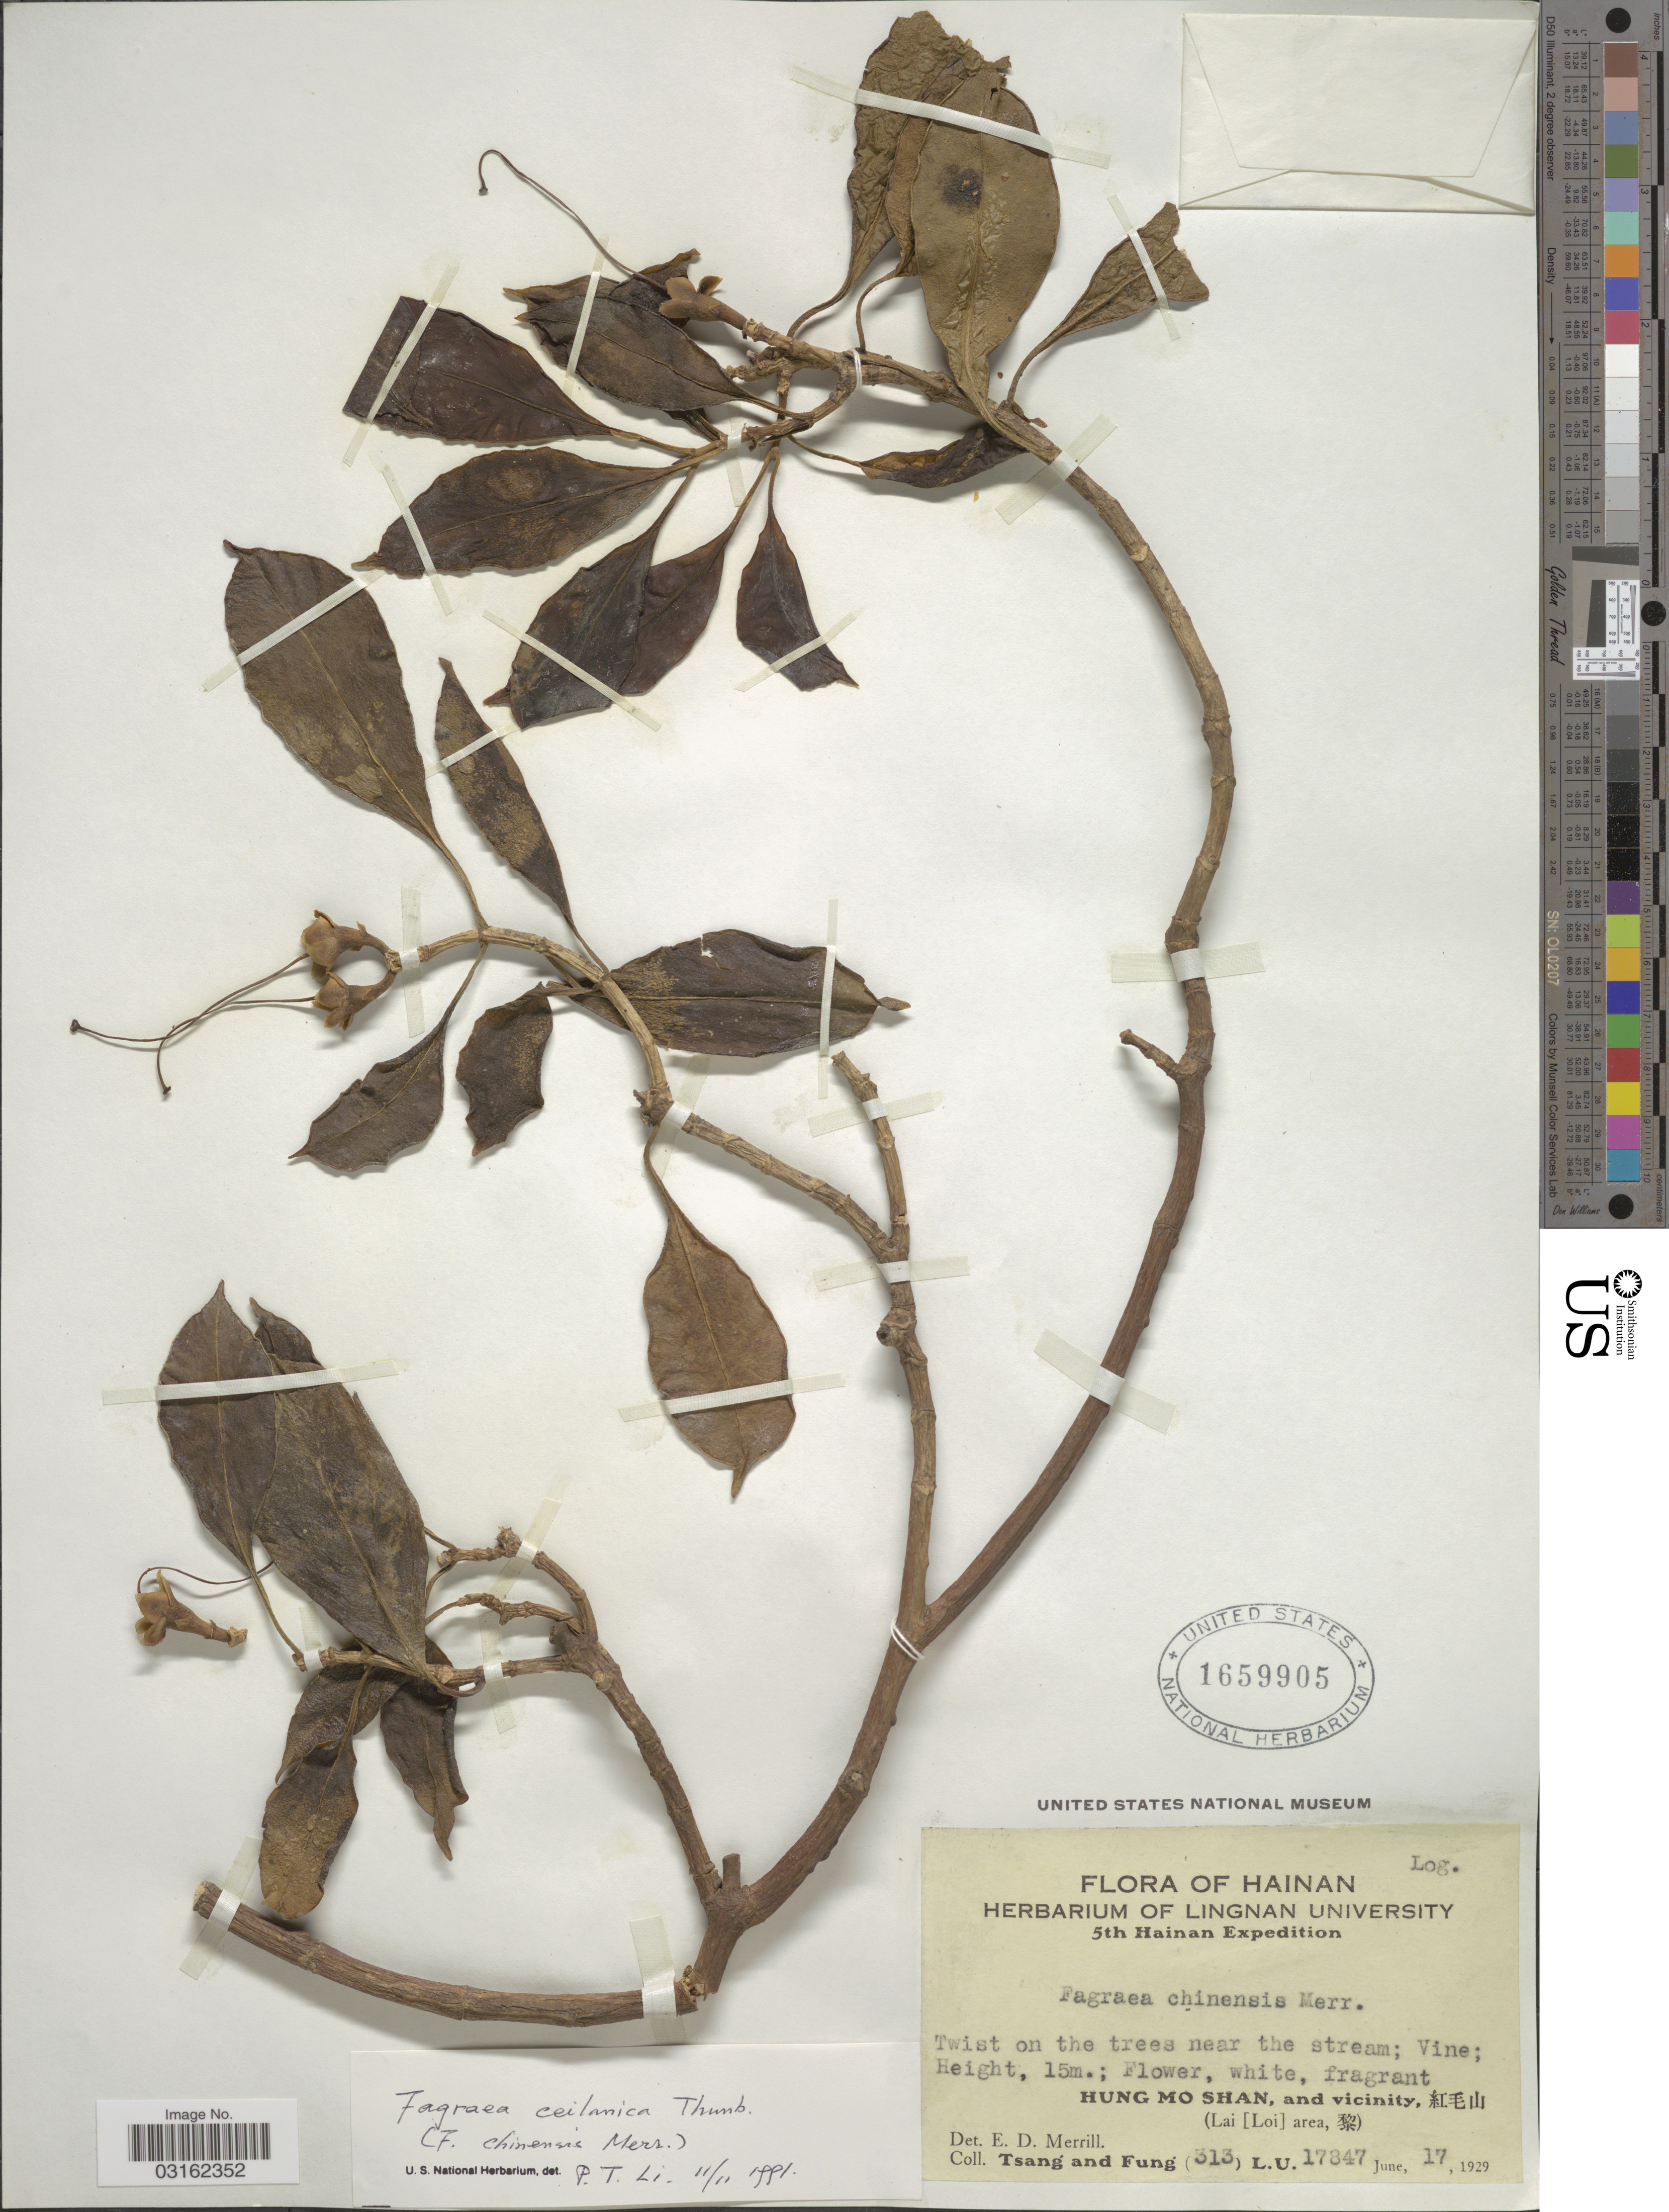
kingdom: Plantae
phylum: Tracheophyta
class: Magnoliopsida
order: Gentianales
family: Gentianaceae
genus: Fagraea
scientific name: Fagraea ceilanica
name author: Thunb.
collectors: -- Tsang & Fung, --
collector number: (313)L.U.17847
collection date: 1929-06-17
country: China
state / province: Hainan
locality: Hung Mo Shan, and vicinity, (Lai [Loi] area).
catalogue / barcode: US 1659905